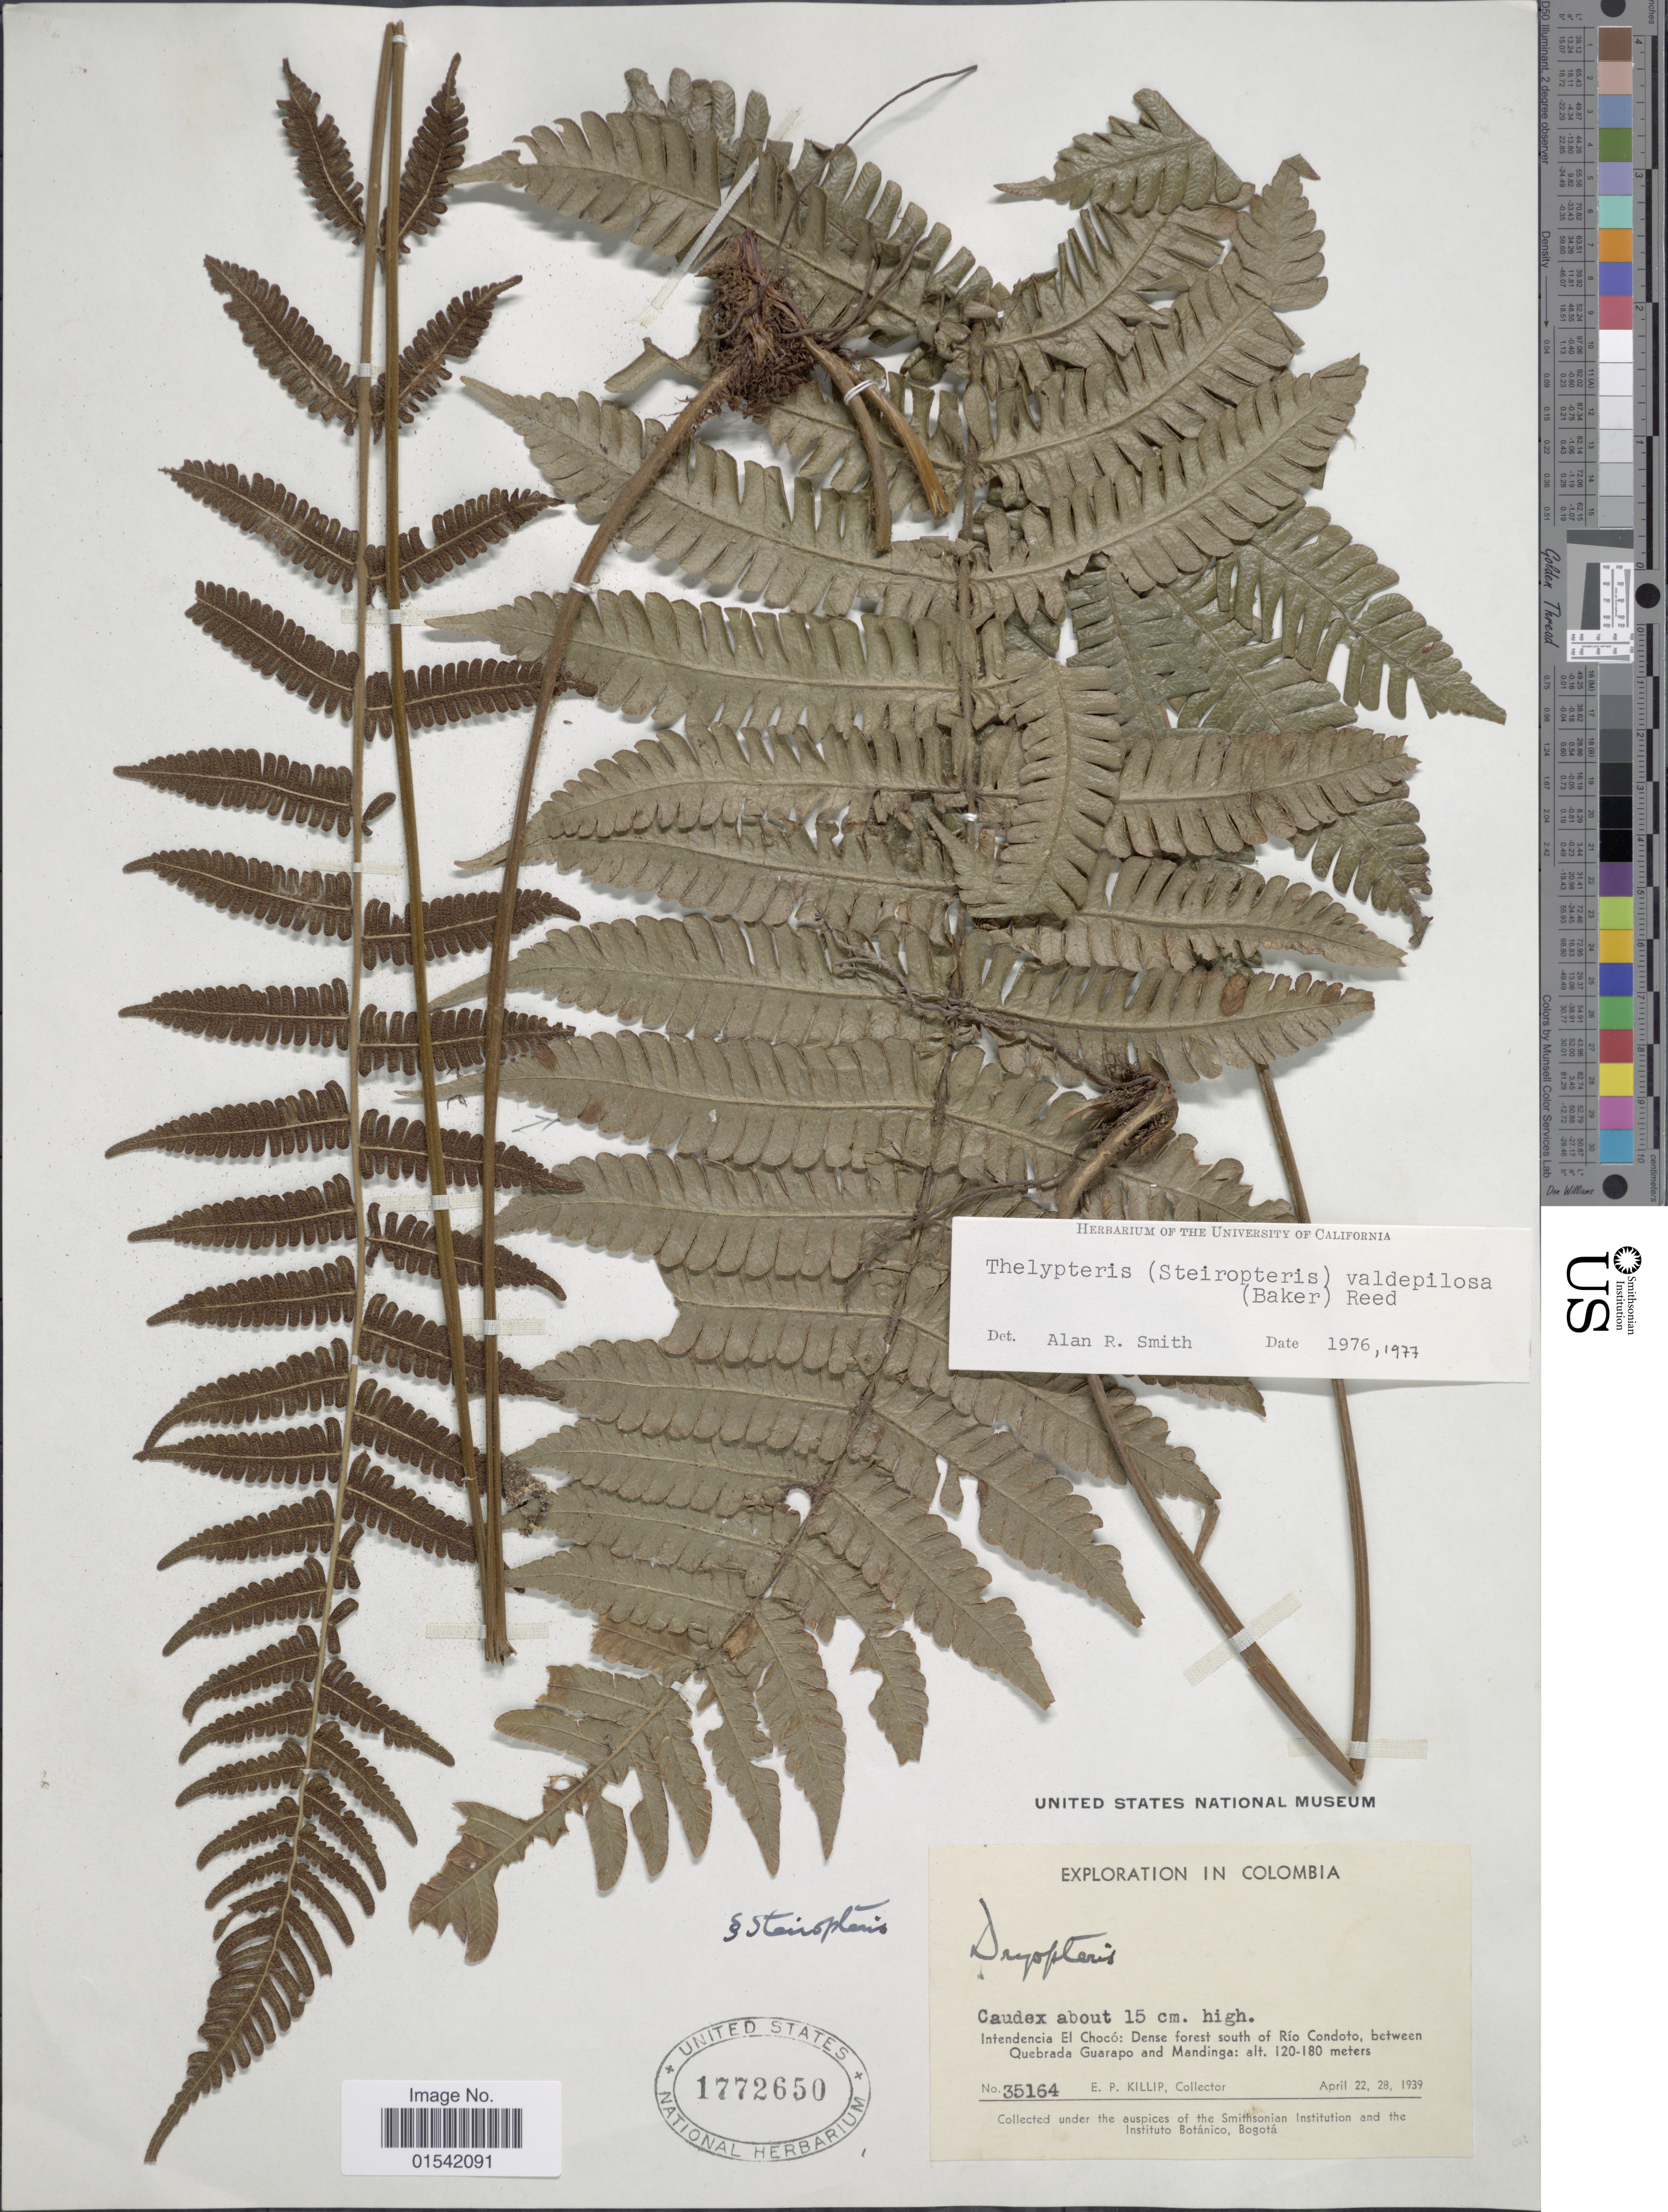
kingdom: Plantae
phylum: Tracheophyta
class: Polypodiopsida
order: Polypodiales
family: Thelypteridaceae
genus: Steiropteris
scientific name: Steiropteris valdepilosa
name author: (Baker) Pic. Serm.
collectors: E. P. Killip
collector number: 35164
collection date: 1939-04-22/1939-04-28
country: Colombia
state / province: Chocó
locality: Intendencia El Chocó: Dense forest south of Río Condoto, between Quebrada Guarapo and Mandinga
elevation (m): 120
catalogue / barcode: US 1772650